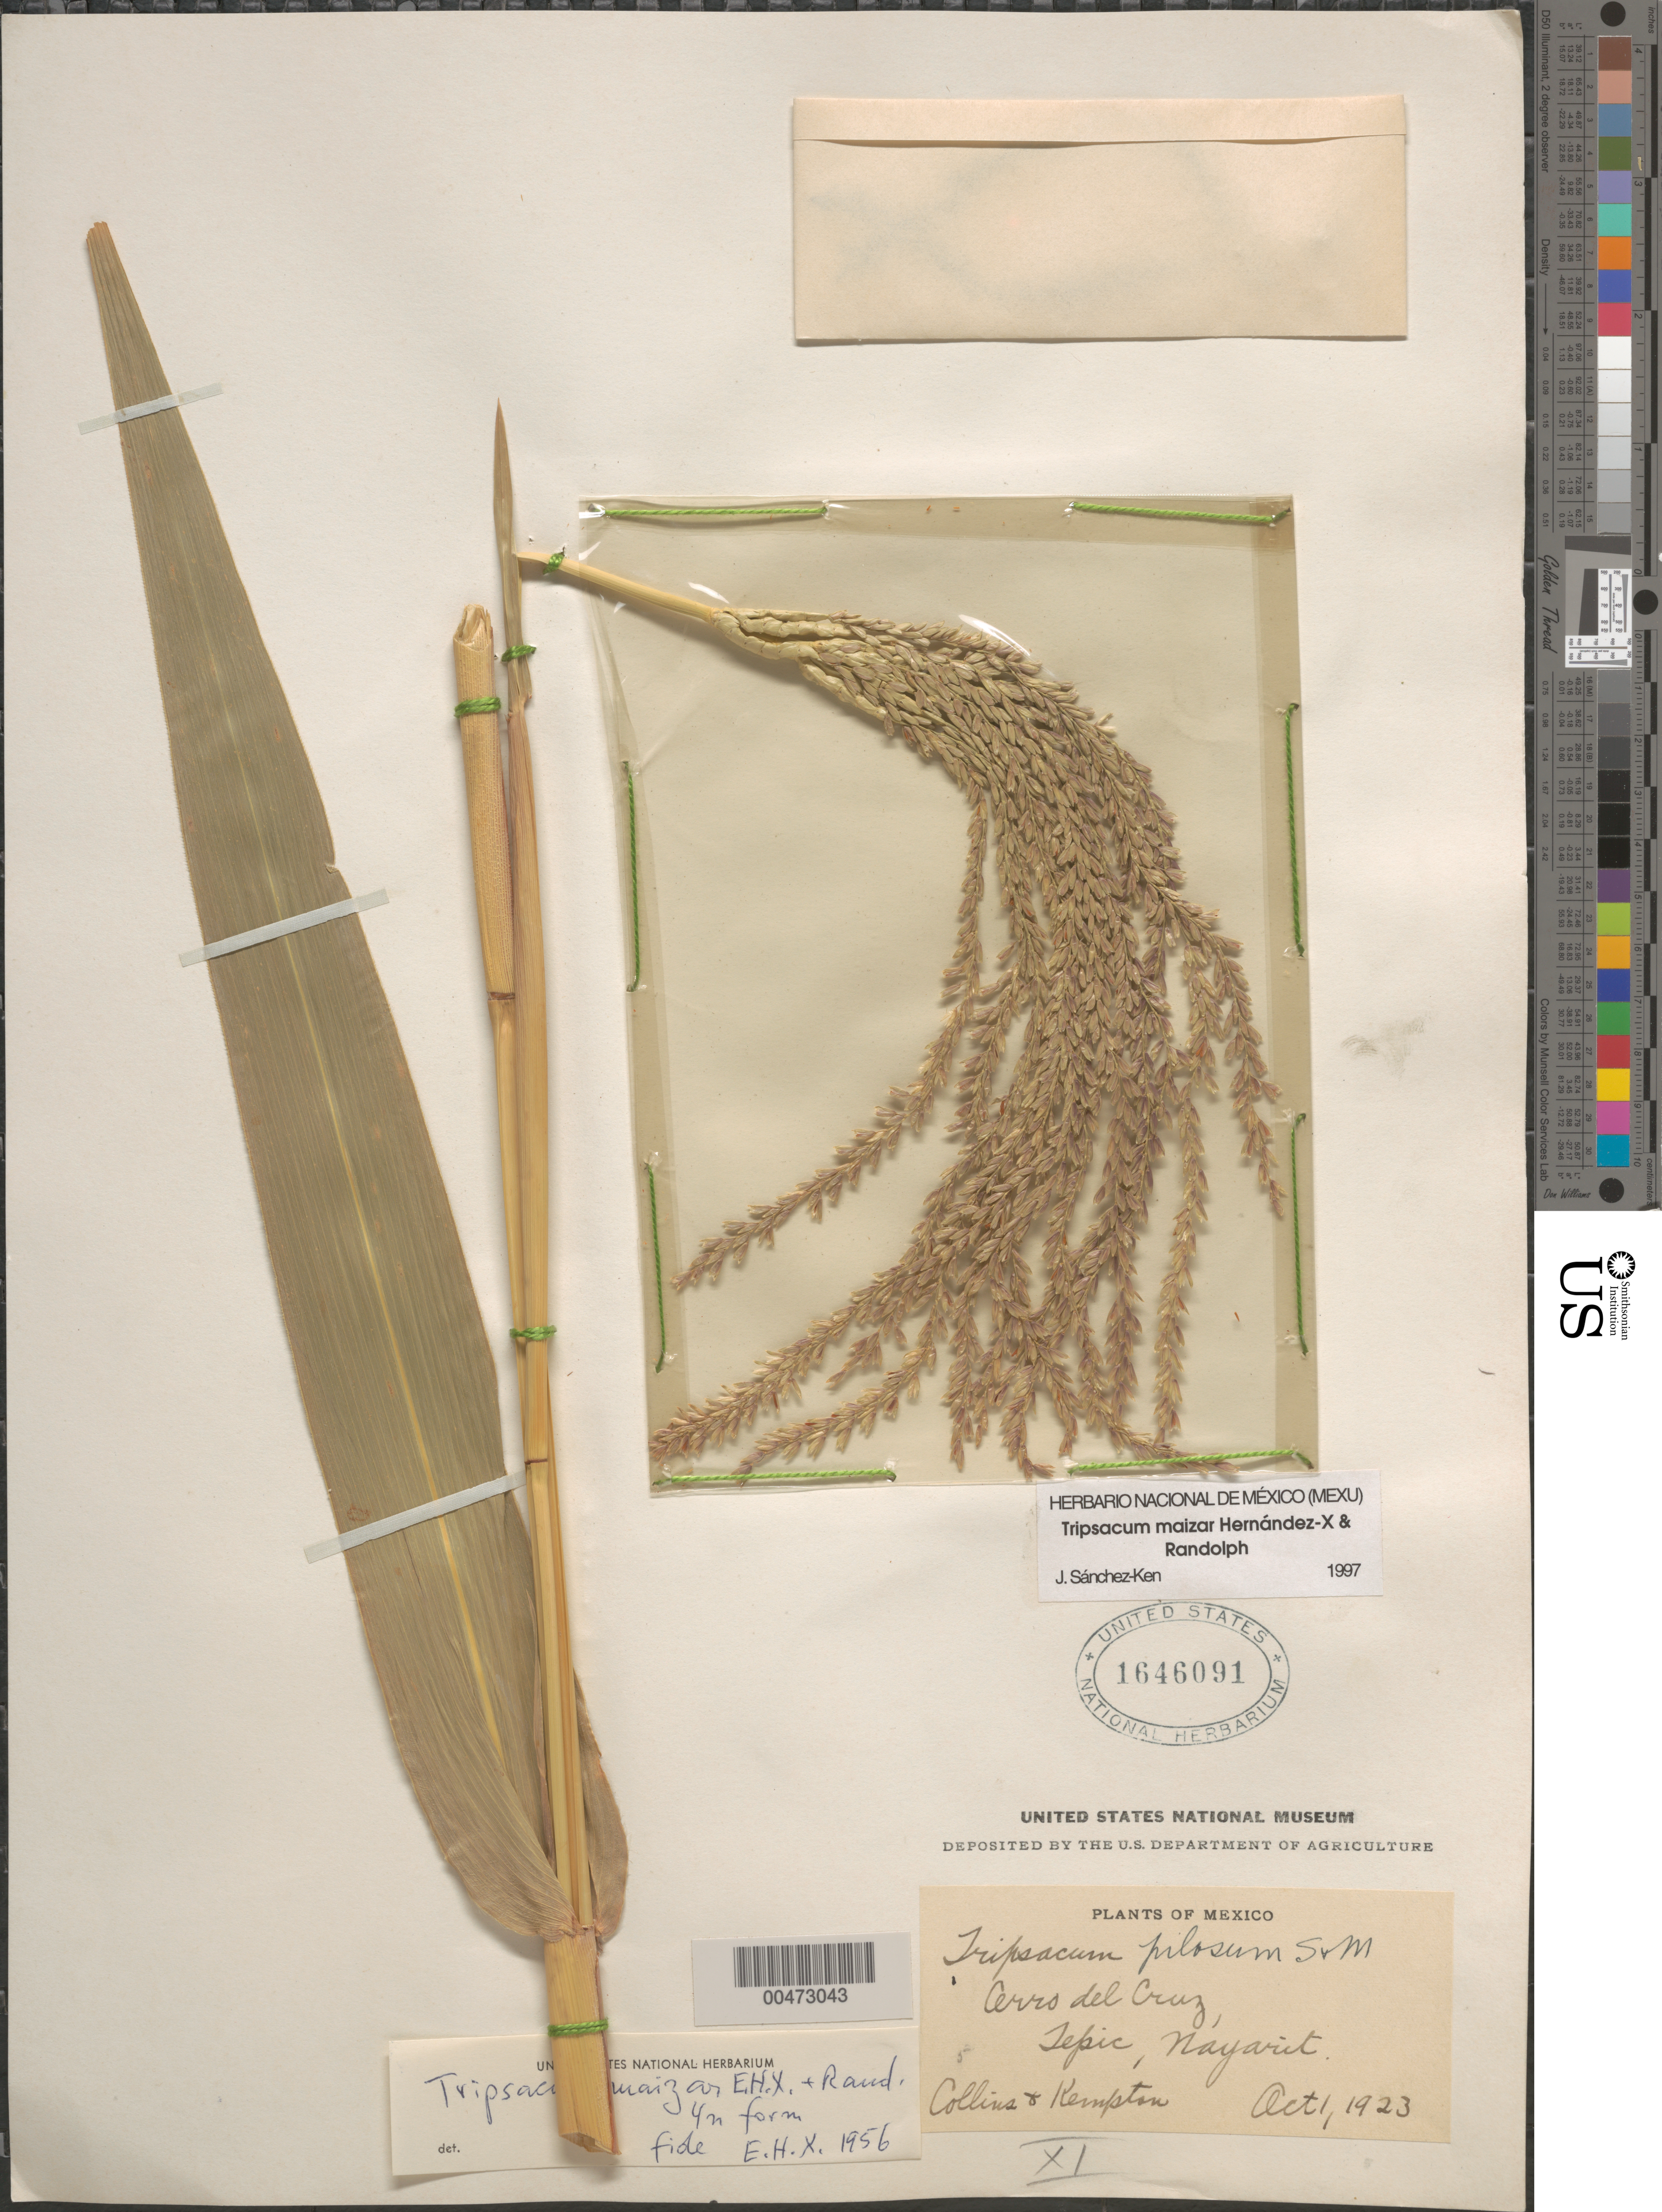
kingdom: Plantae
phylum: Tracheophyta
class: Liliopsida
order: Poales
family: Poaceae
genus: Tripsacum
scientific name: Tripsacum maizar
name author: Hern.-Xol. & Randolph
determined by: Hernández-Xolocotzi, E. I.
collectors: -. Collins & -. Kempton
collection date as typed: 1 Oct 1923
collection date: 1923-10-01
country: Mexico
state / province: Nayarit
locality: Cerro del Cruz, Tepic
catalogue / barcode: US 1646091